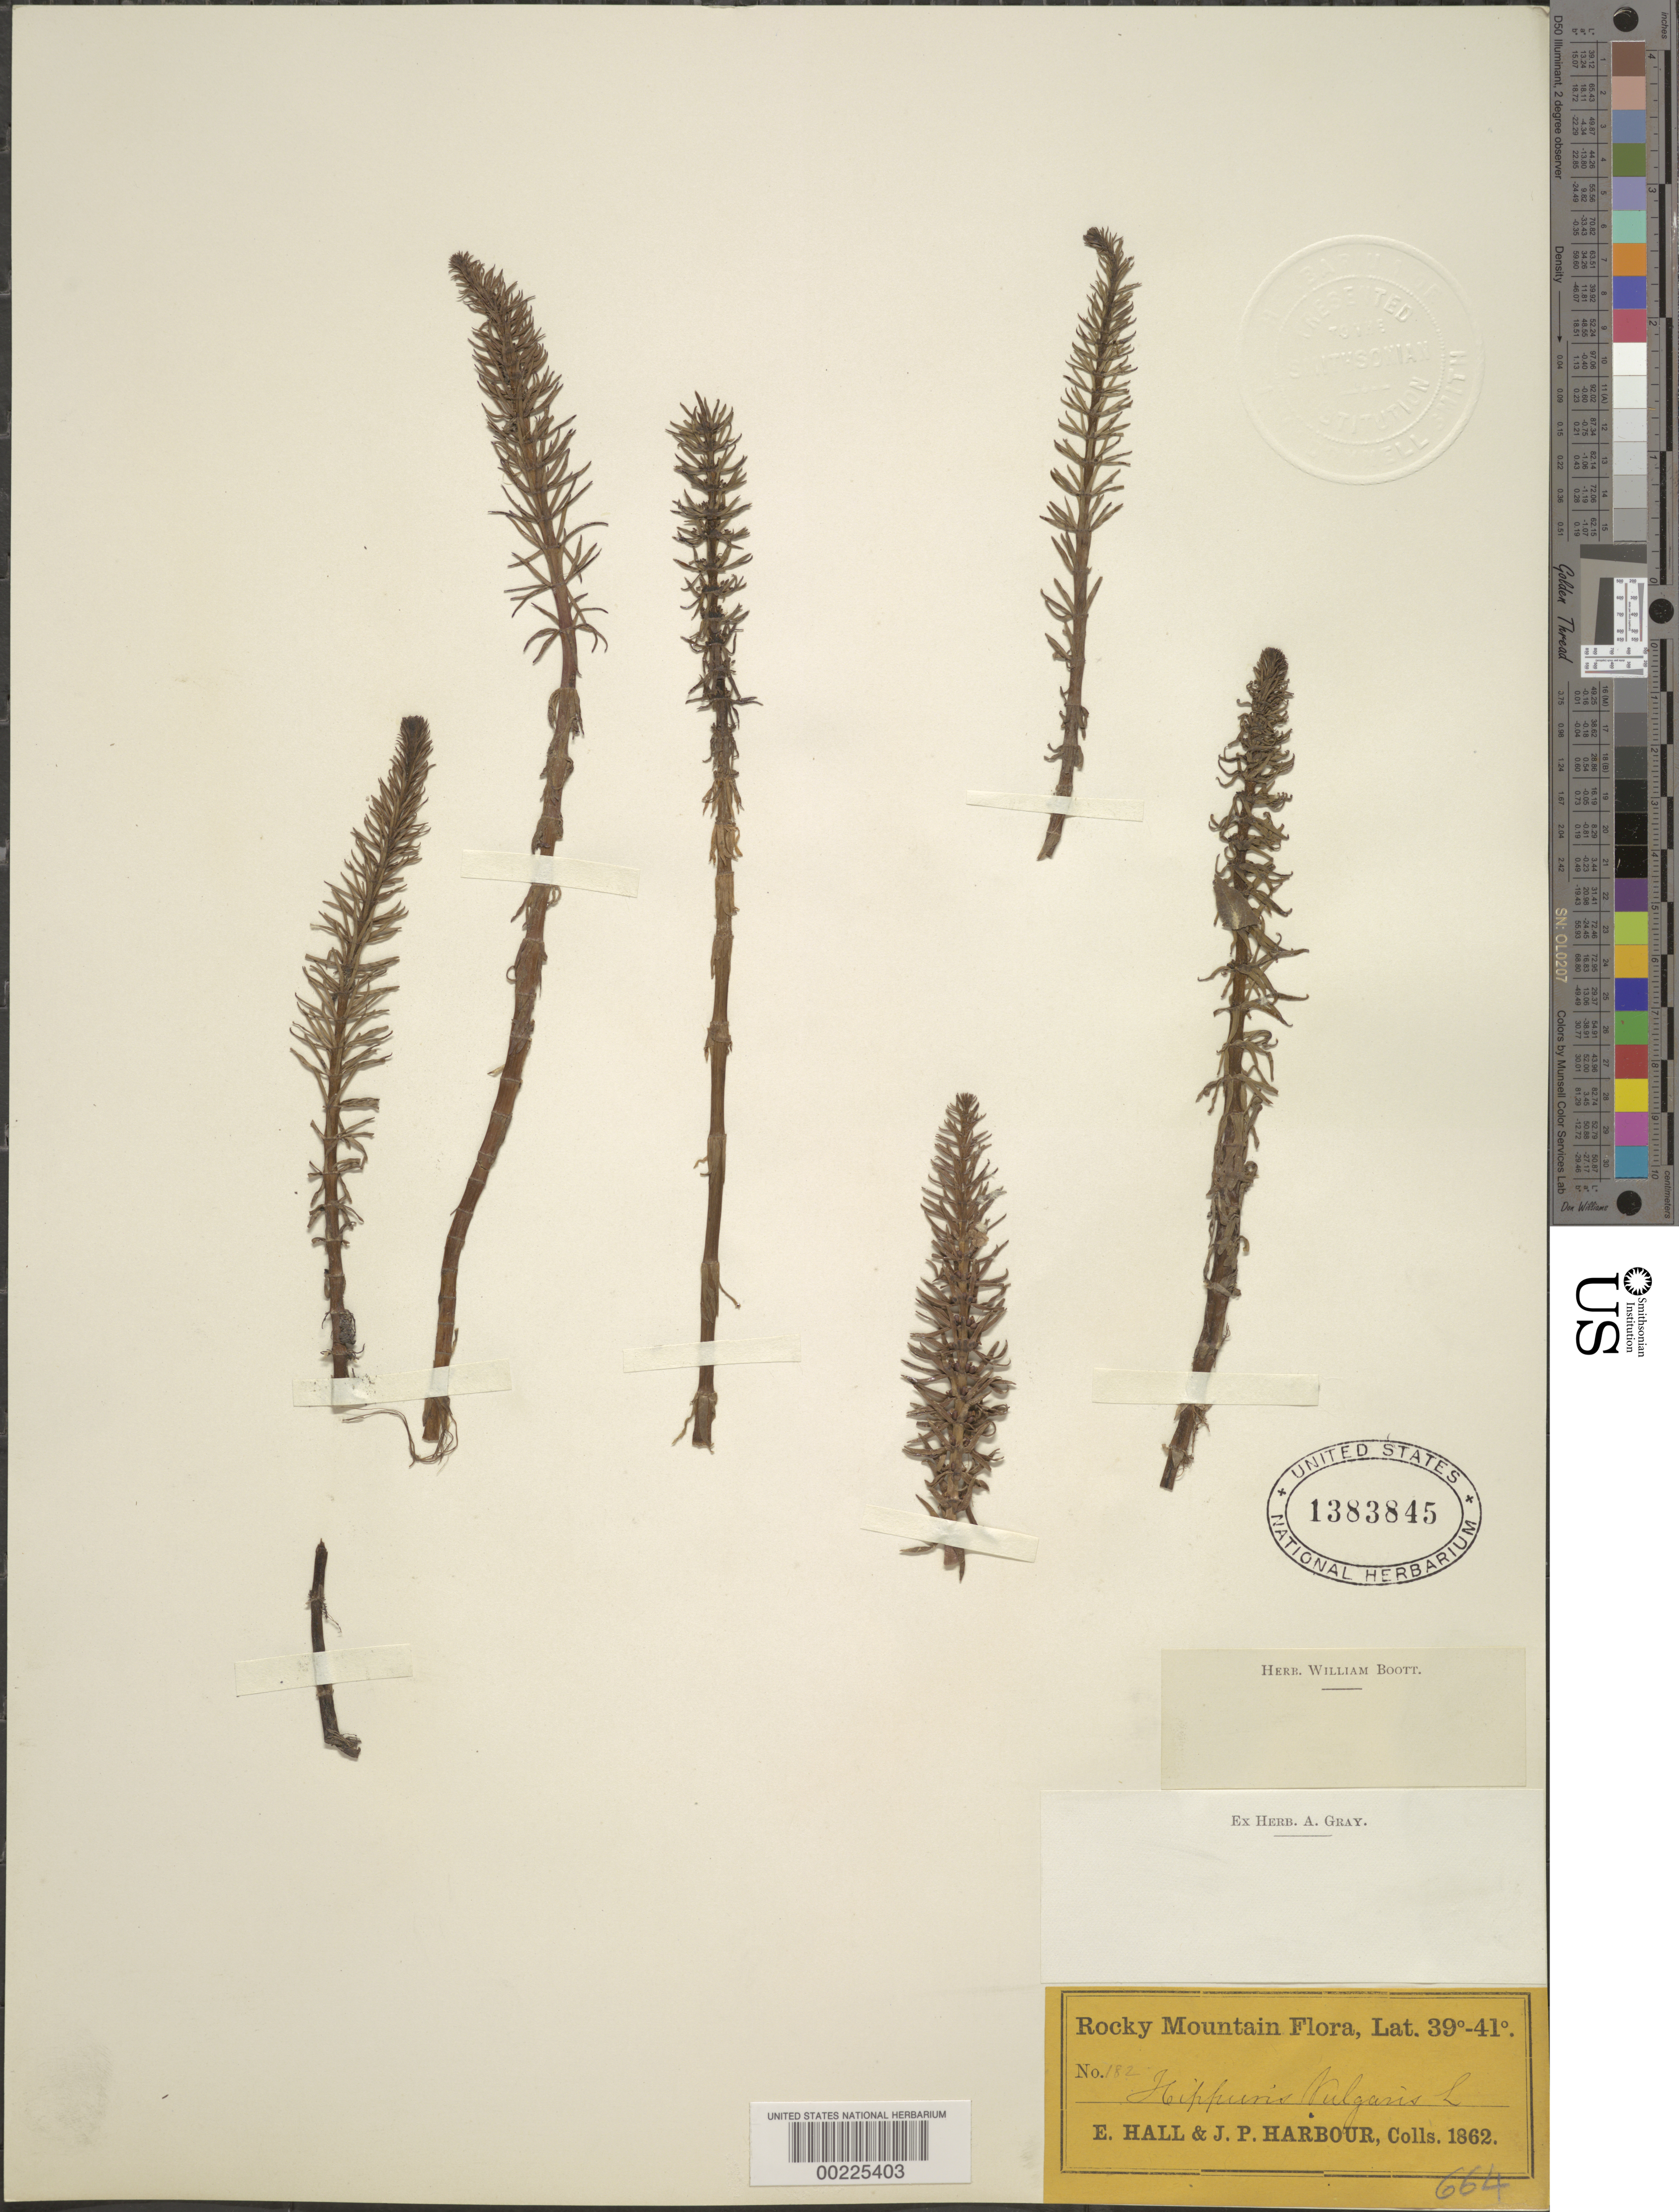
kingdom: Plantae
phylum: Tracheophyta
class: Magnoliopsida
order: Lamiales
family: Plantaginaceae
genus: Hippuris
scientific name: Hippuris vulgaris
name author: L.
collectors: E. Hall & J. Harbour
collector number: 182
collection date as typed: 1862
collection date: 1862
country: United States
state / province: Washington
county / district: Spokane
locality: Spokane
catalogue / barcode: US 1383845